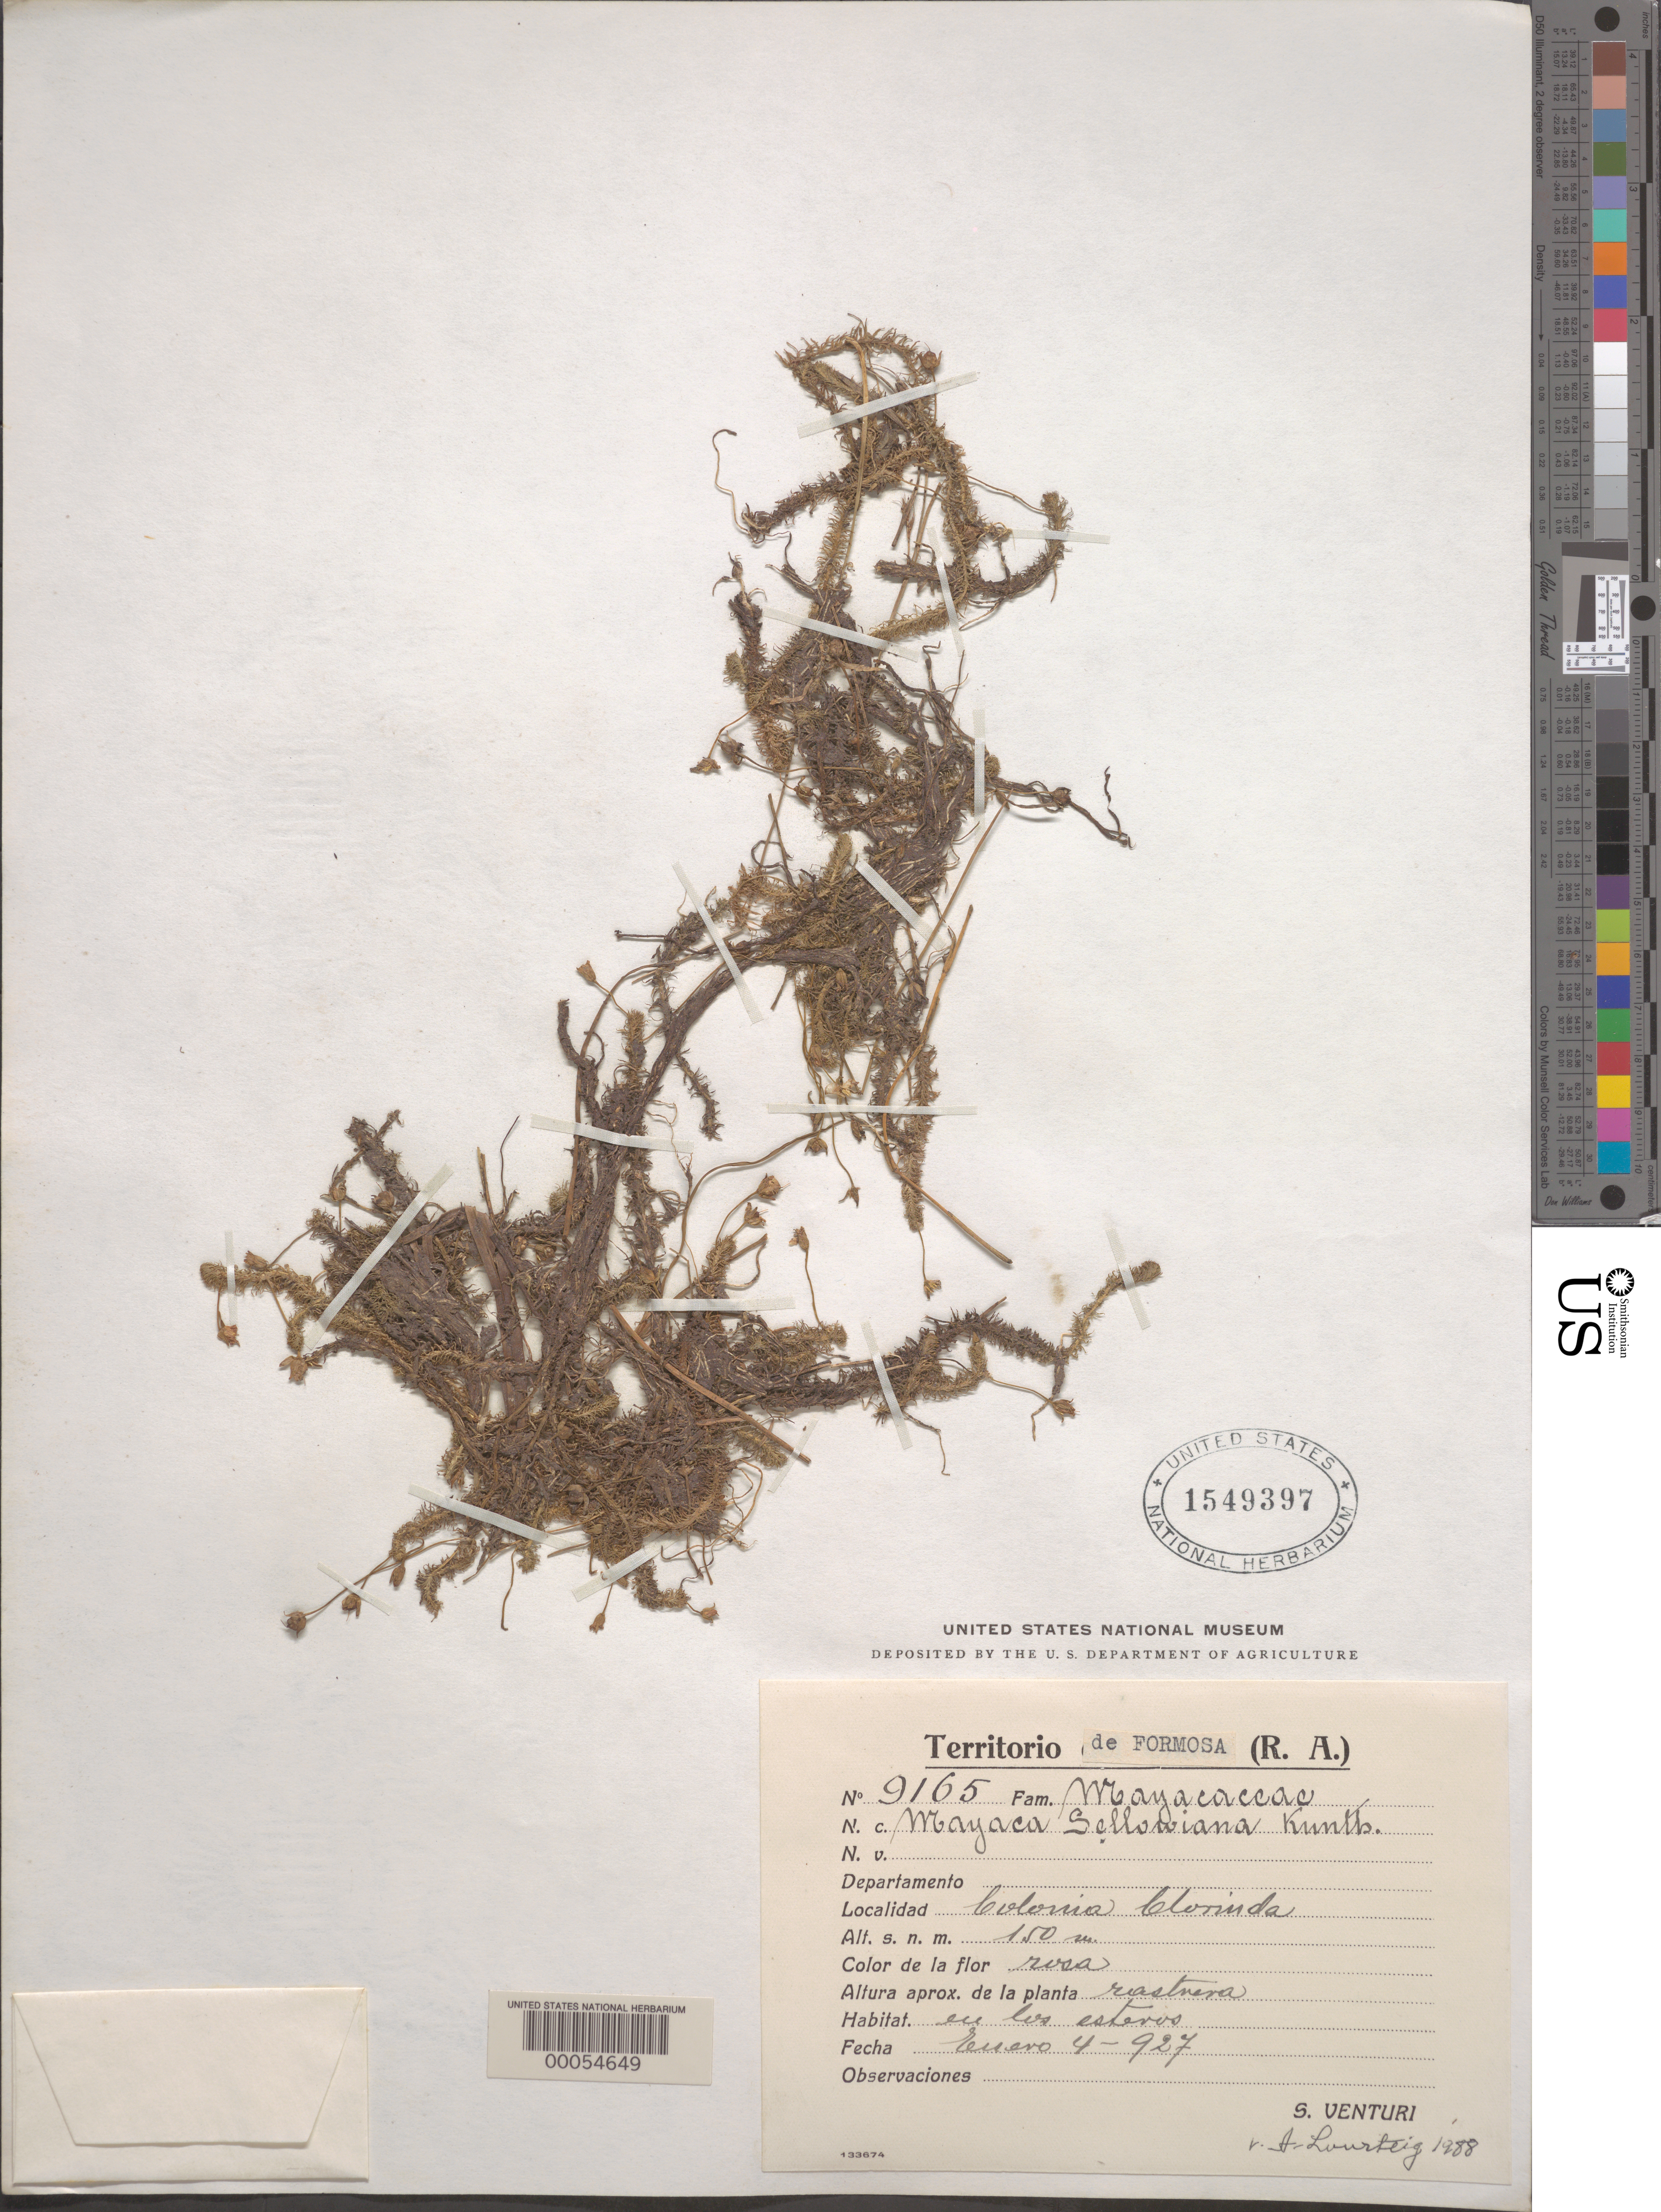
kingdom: Plantae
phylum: Tracheophyta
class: Liliopsida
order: Poales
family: Mayacaceae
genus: Mayaca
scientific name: Mayaca sellowiana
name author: Kunth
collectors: S. Venturi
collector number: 9165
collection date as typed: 04 Jan 1927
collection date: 1927-01-04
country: Colombia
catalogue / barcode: US 1549397